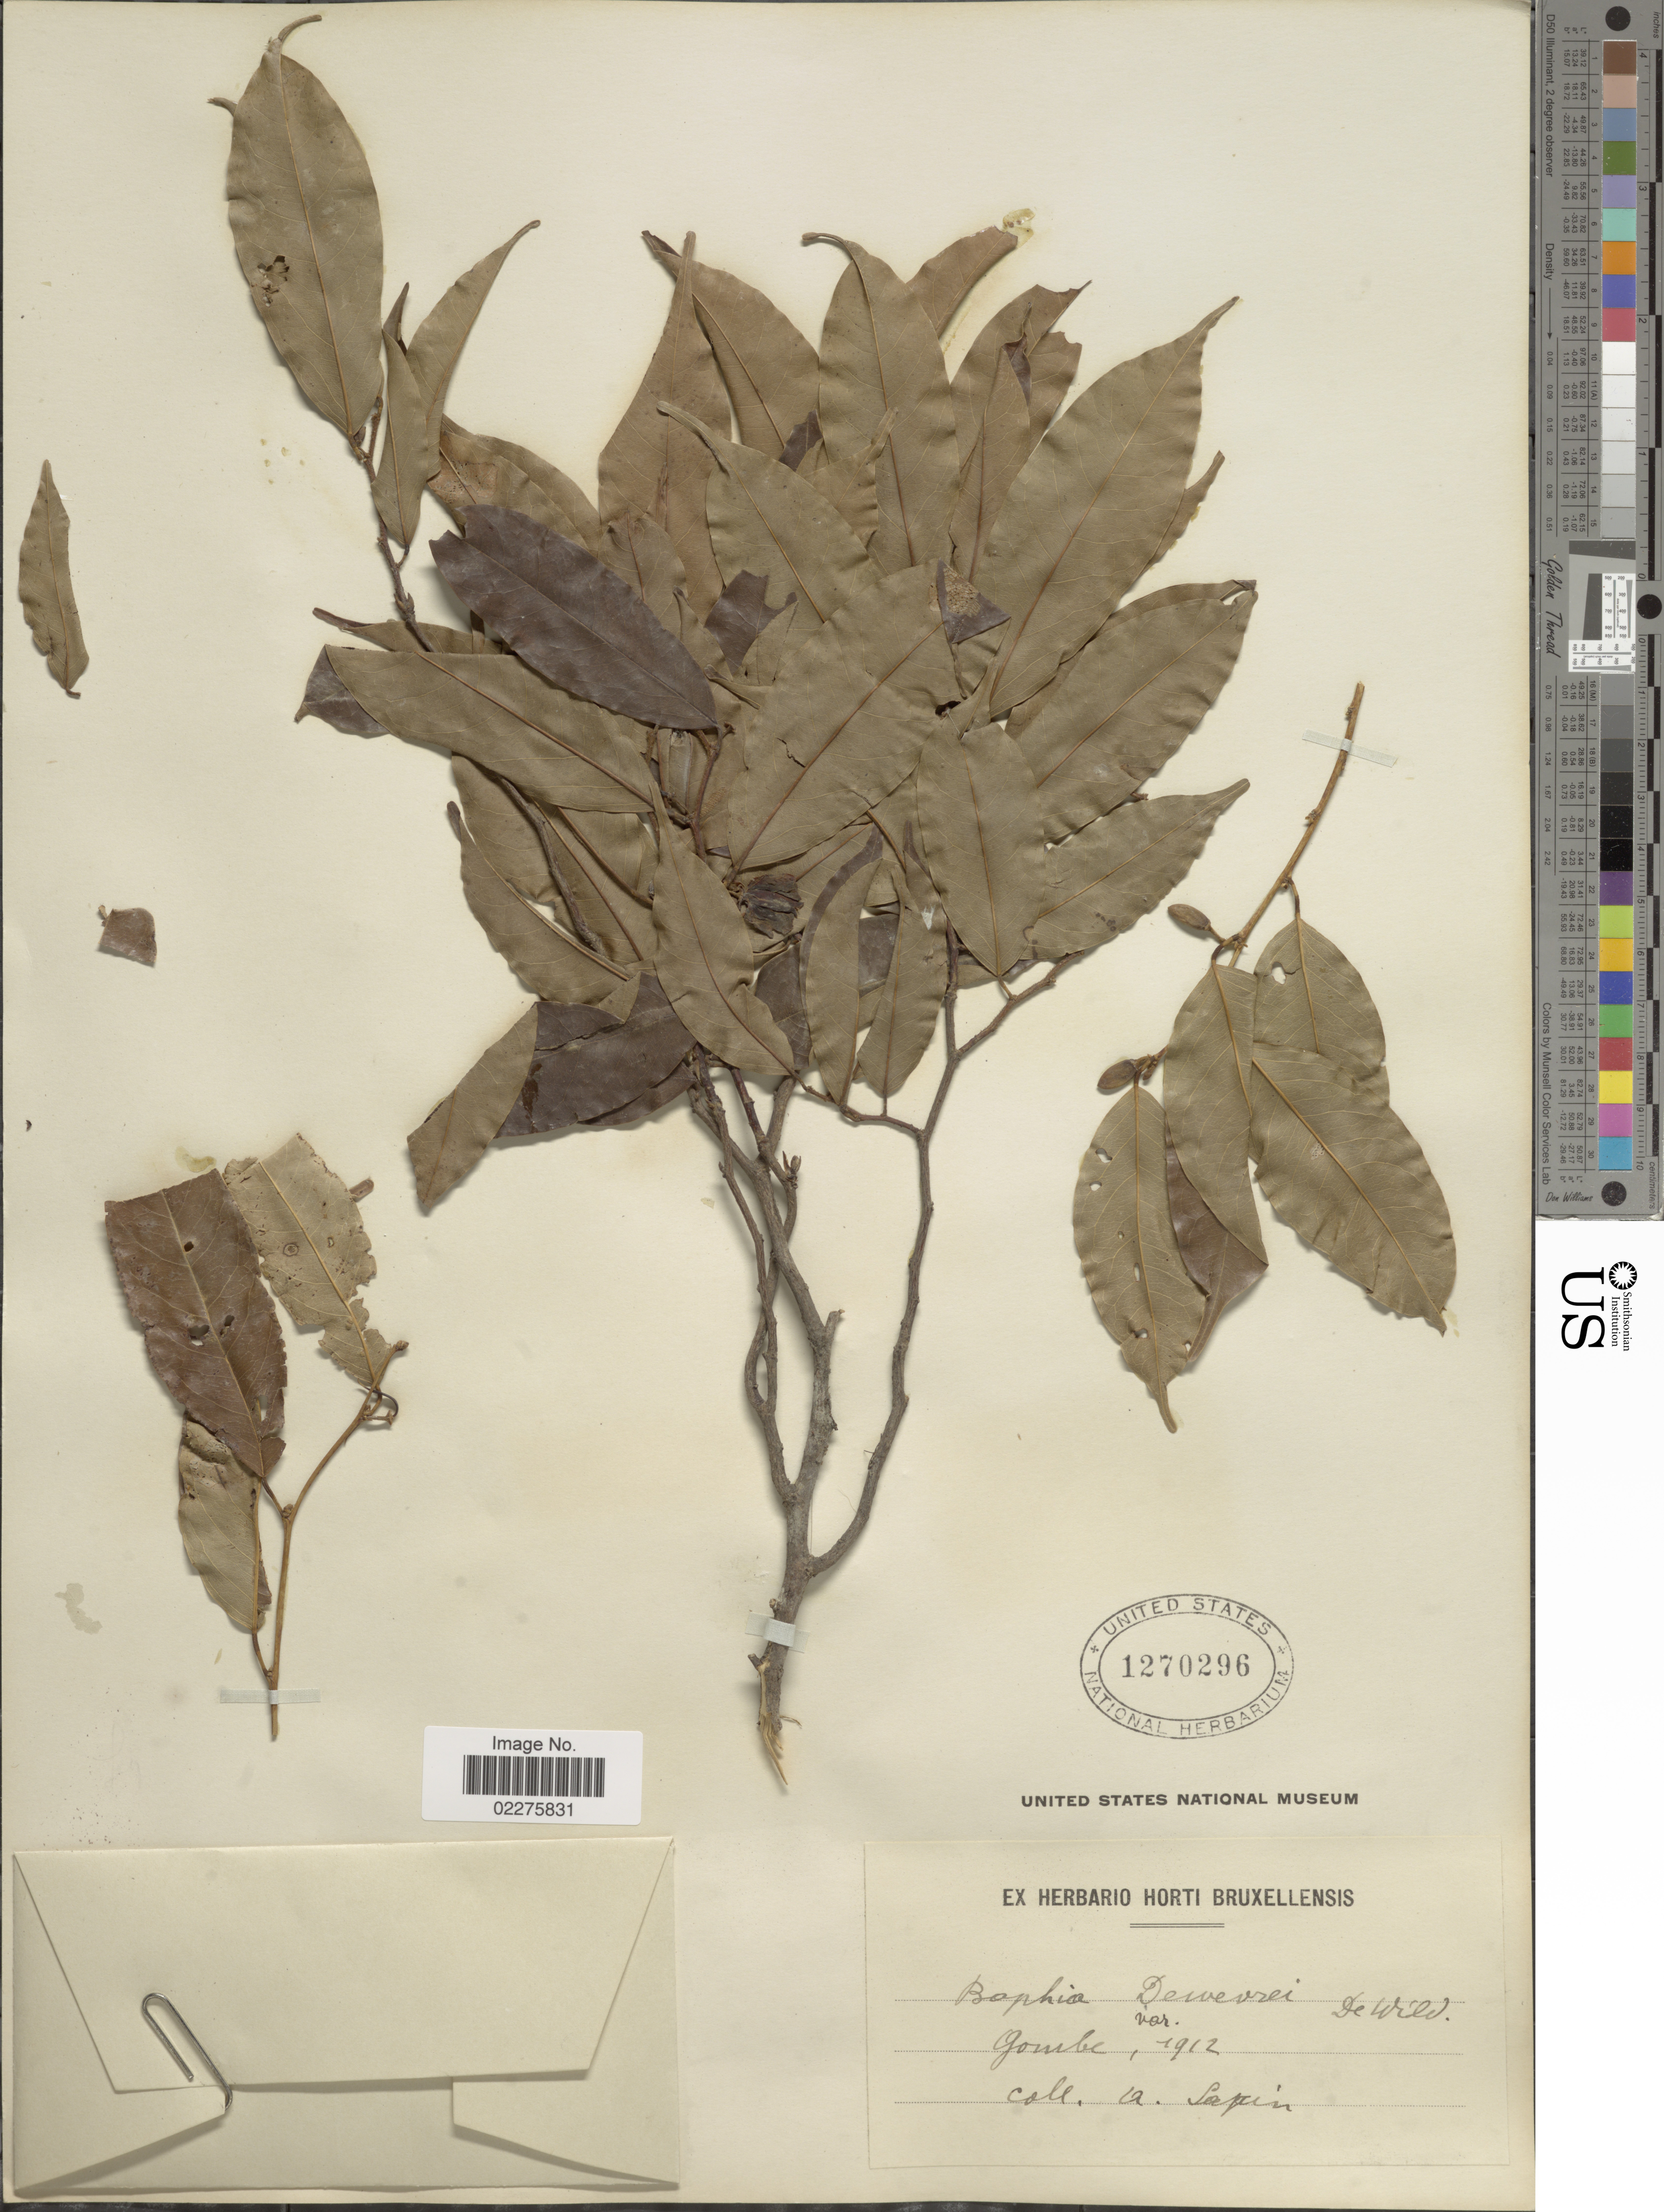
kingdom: Plantae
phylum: Tracheophyta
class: Magnoliopsida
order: Fabales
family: Fabaceae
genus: Baphia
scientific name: Baphia dewevrei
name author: De Wild.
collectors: A. Sapin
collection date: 1912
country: Nigeria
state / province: Gombe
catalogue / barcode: US 1270296